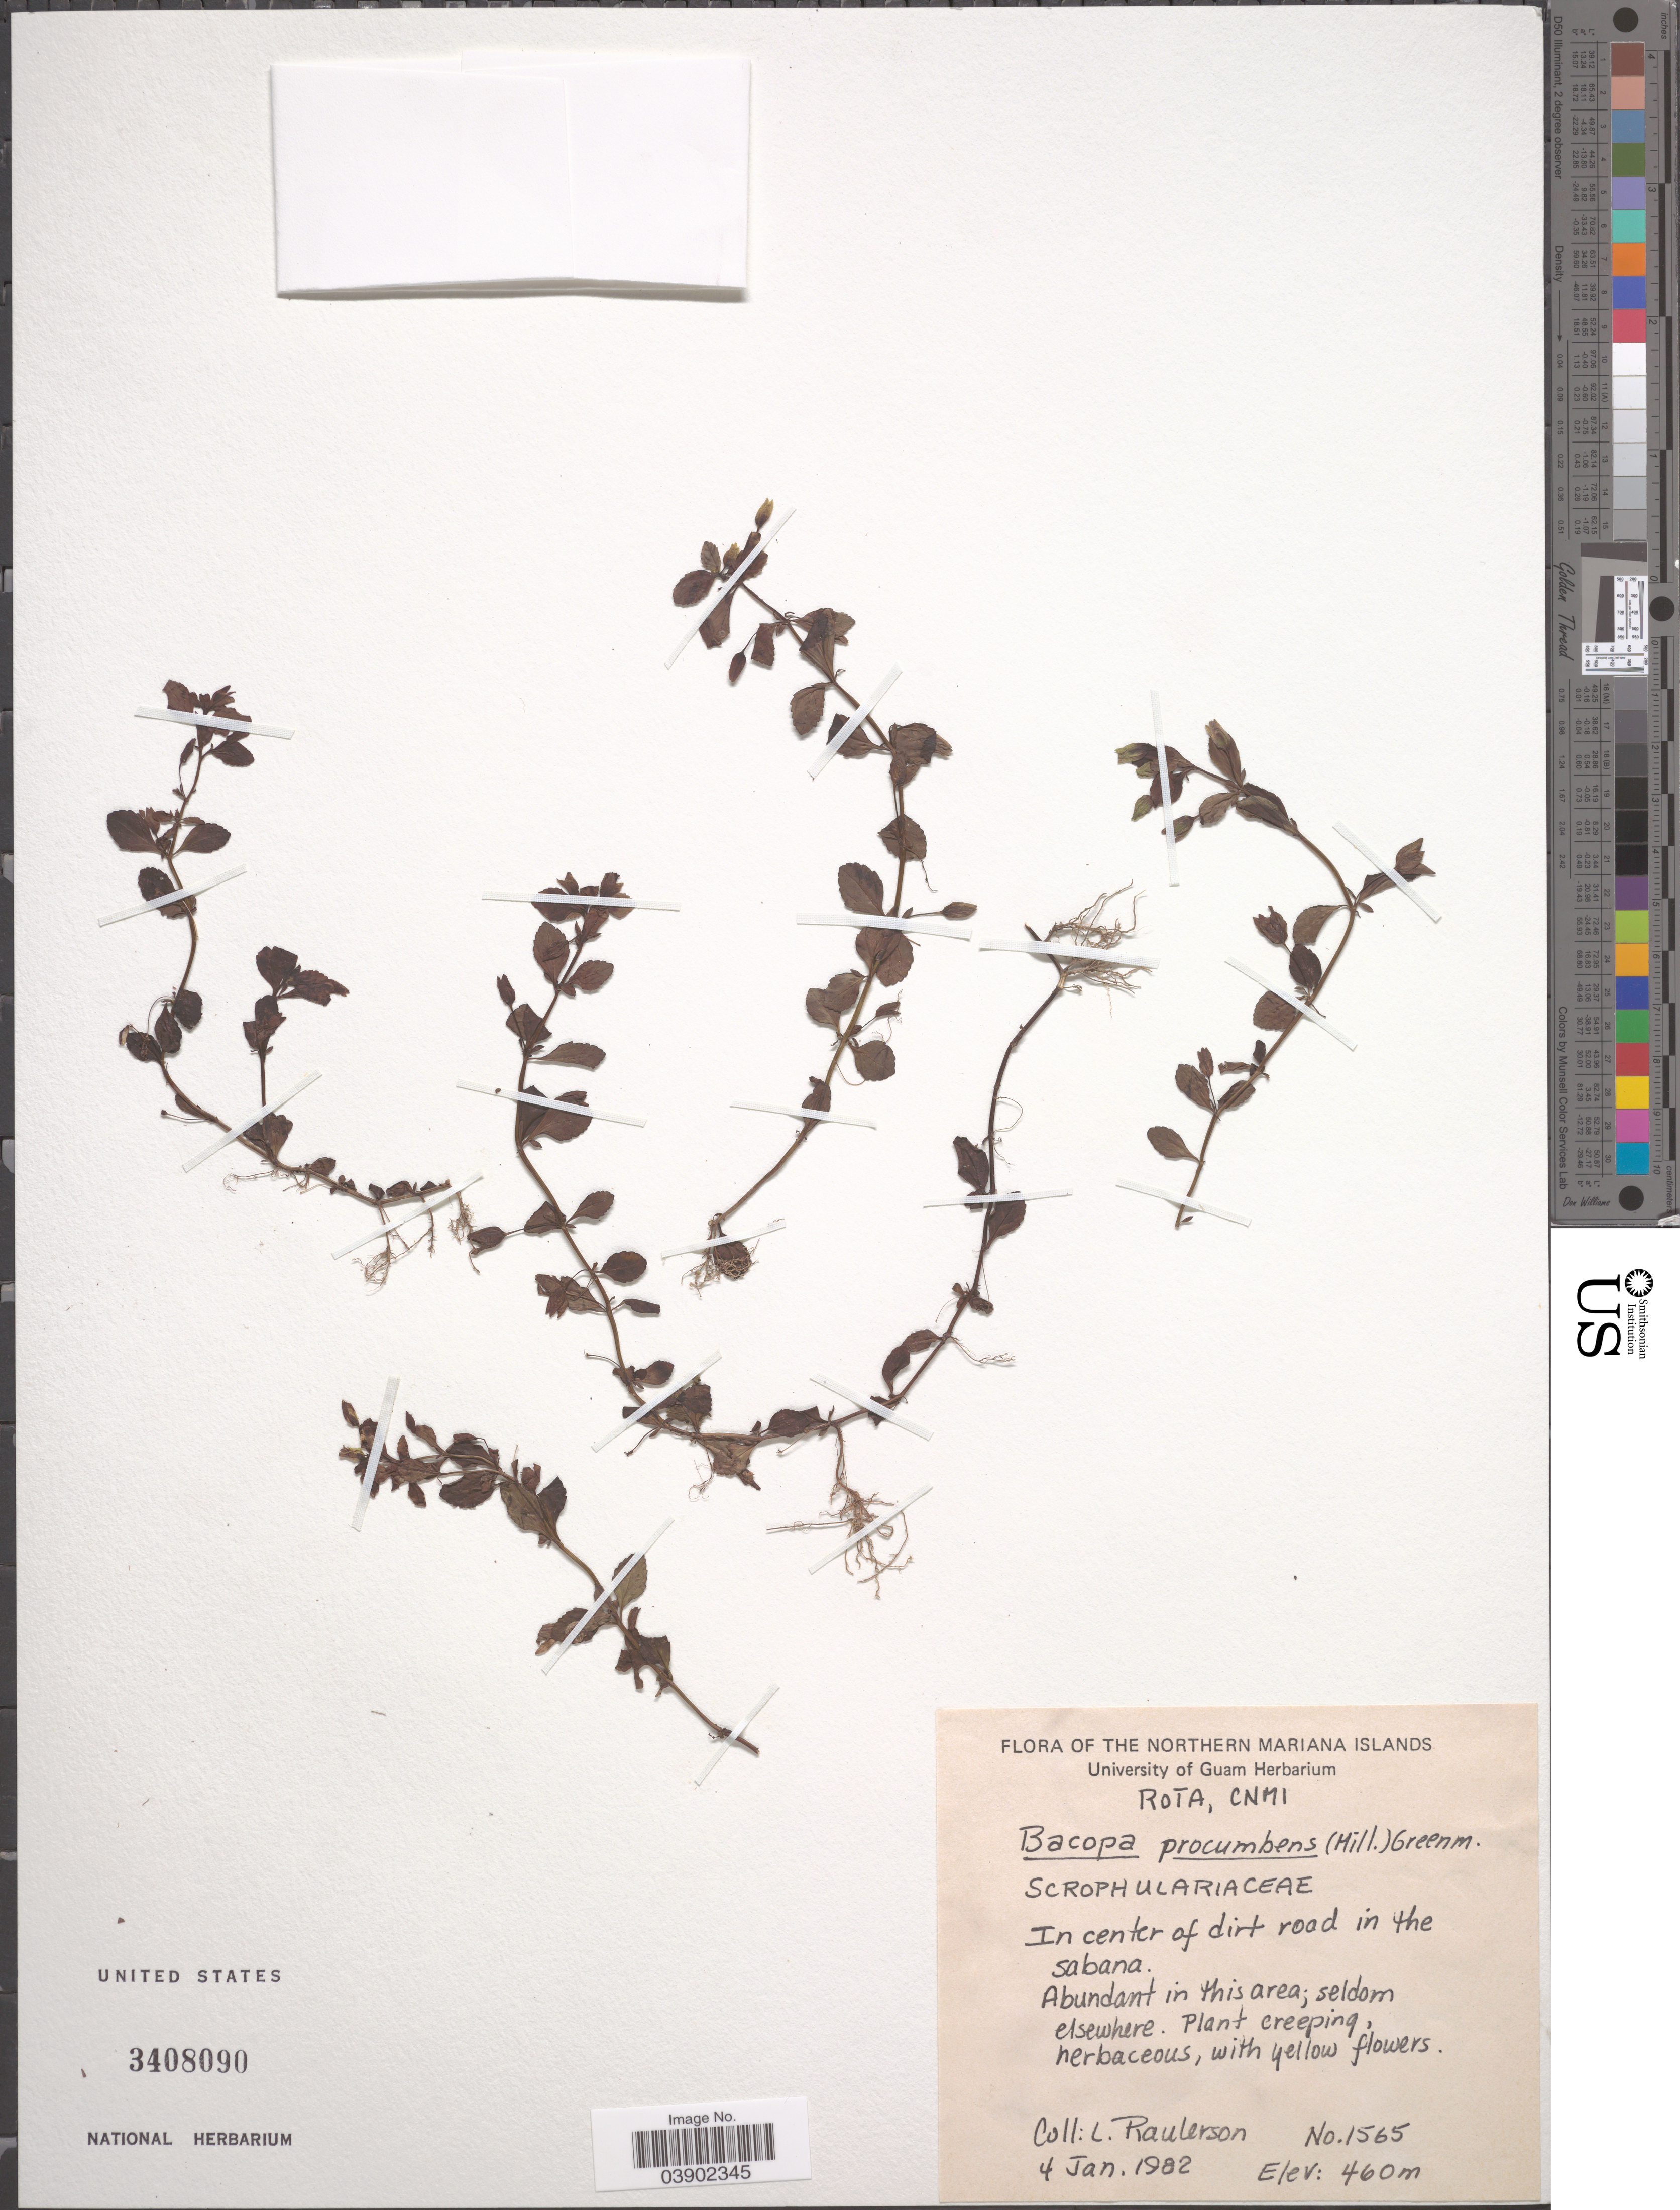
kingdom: Plantae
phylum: Tracheophyta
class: Magnoliopsida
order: Lamiales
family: Plantaginaceae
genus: Bacopa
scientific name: Bacopa procumbens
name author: (Mill.) Greenm.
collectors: L. Raulerson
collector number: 1565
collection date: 1982-01-04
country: Northern Mariana Islands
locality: Rota, CNMI. In center of dirt road in the sabana.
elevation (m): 460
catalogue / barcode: US 3408090